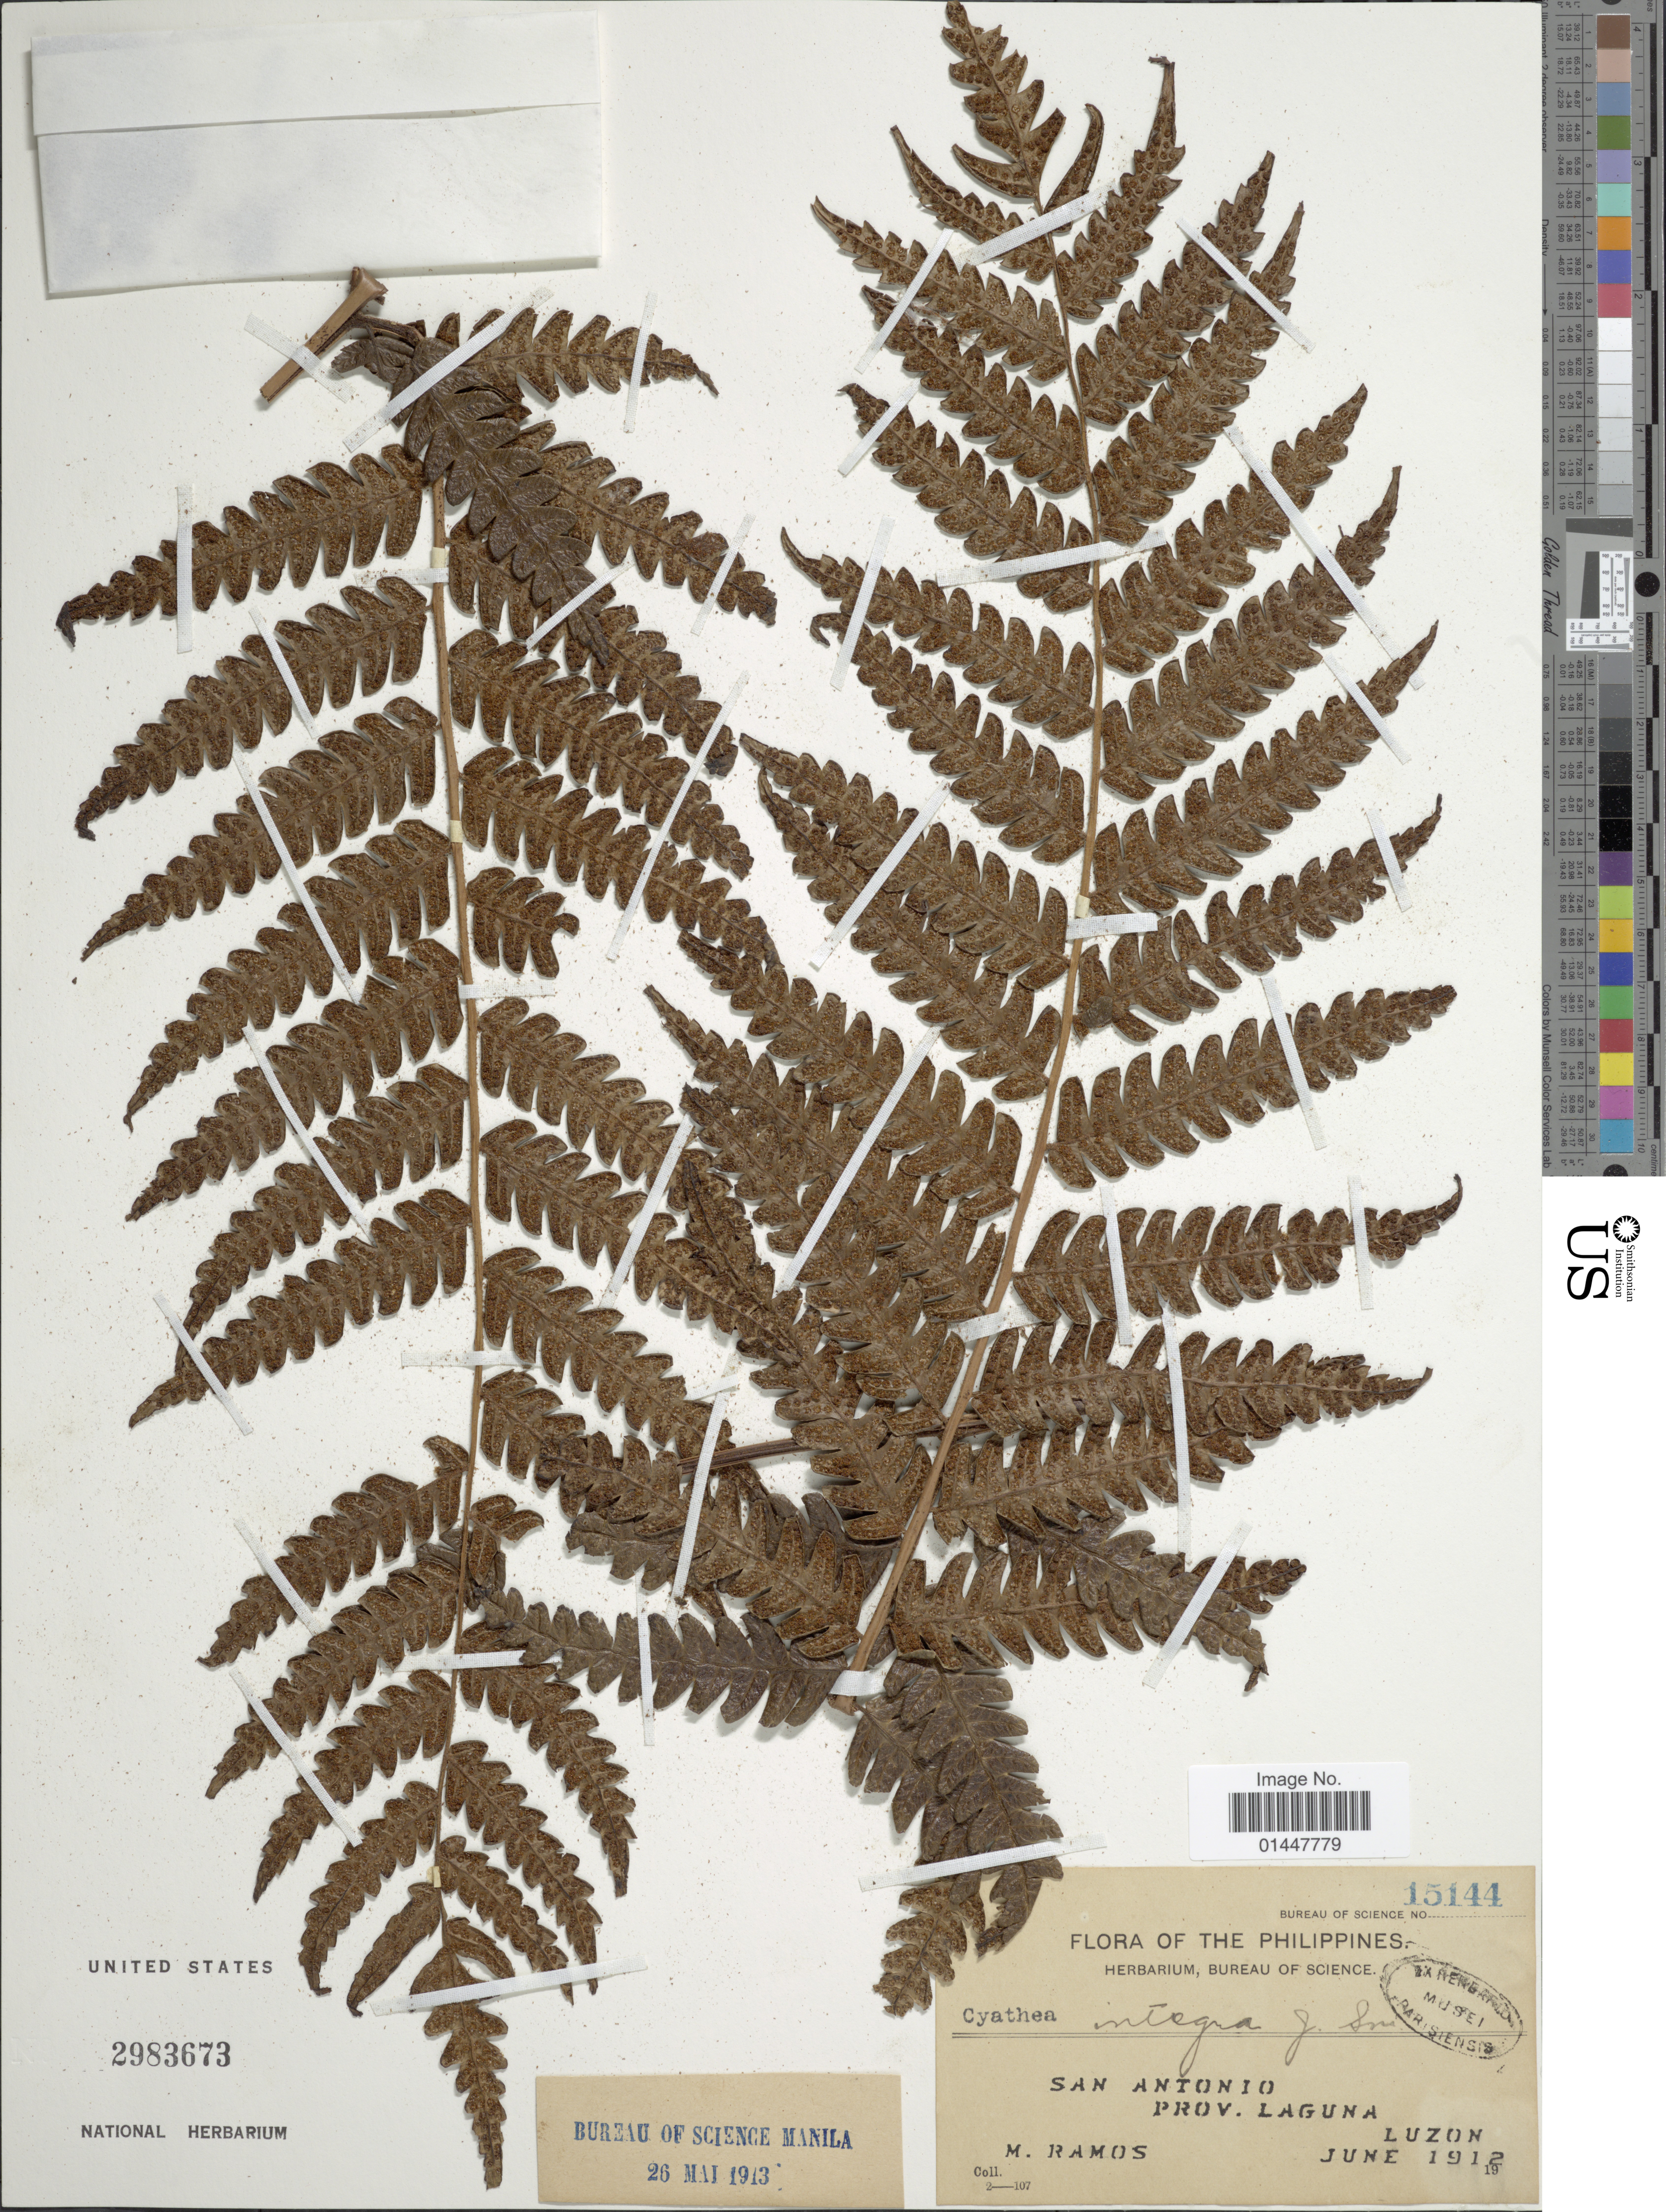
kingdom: Plantae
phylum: Tracheophyta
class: Polypodiopsida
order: Cyatheales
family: Cyatheaceae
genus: Sphaeropteris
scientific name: Sphaeropteris integra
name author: (J. Sm.) R.M. Tryon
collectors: M. Ramos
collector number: Bureau of Science 15144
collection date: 1912-06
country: Philippines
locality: San Antonio, Prov. Laguna, Luzon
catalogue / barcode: US 2983673